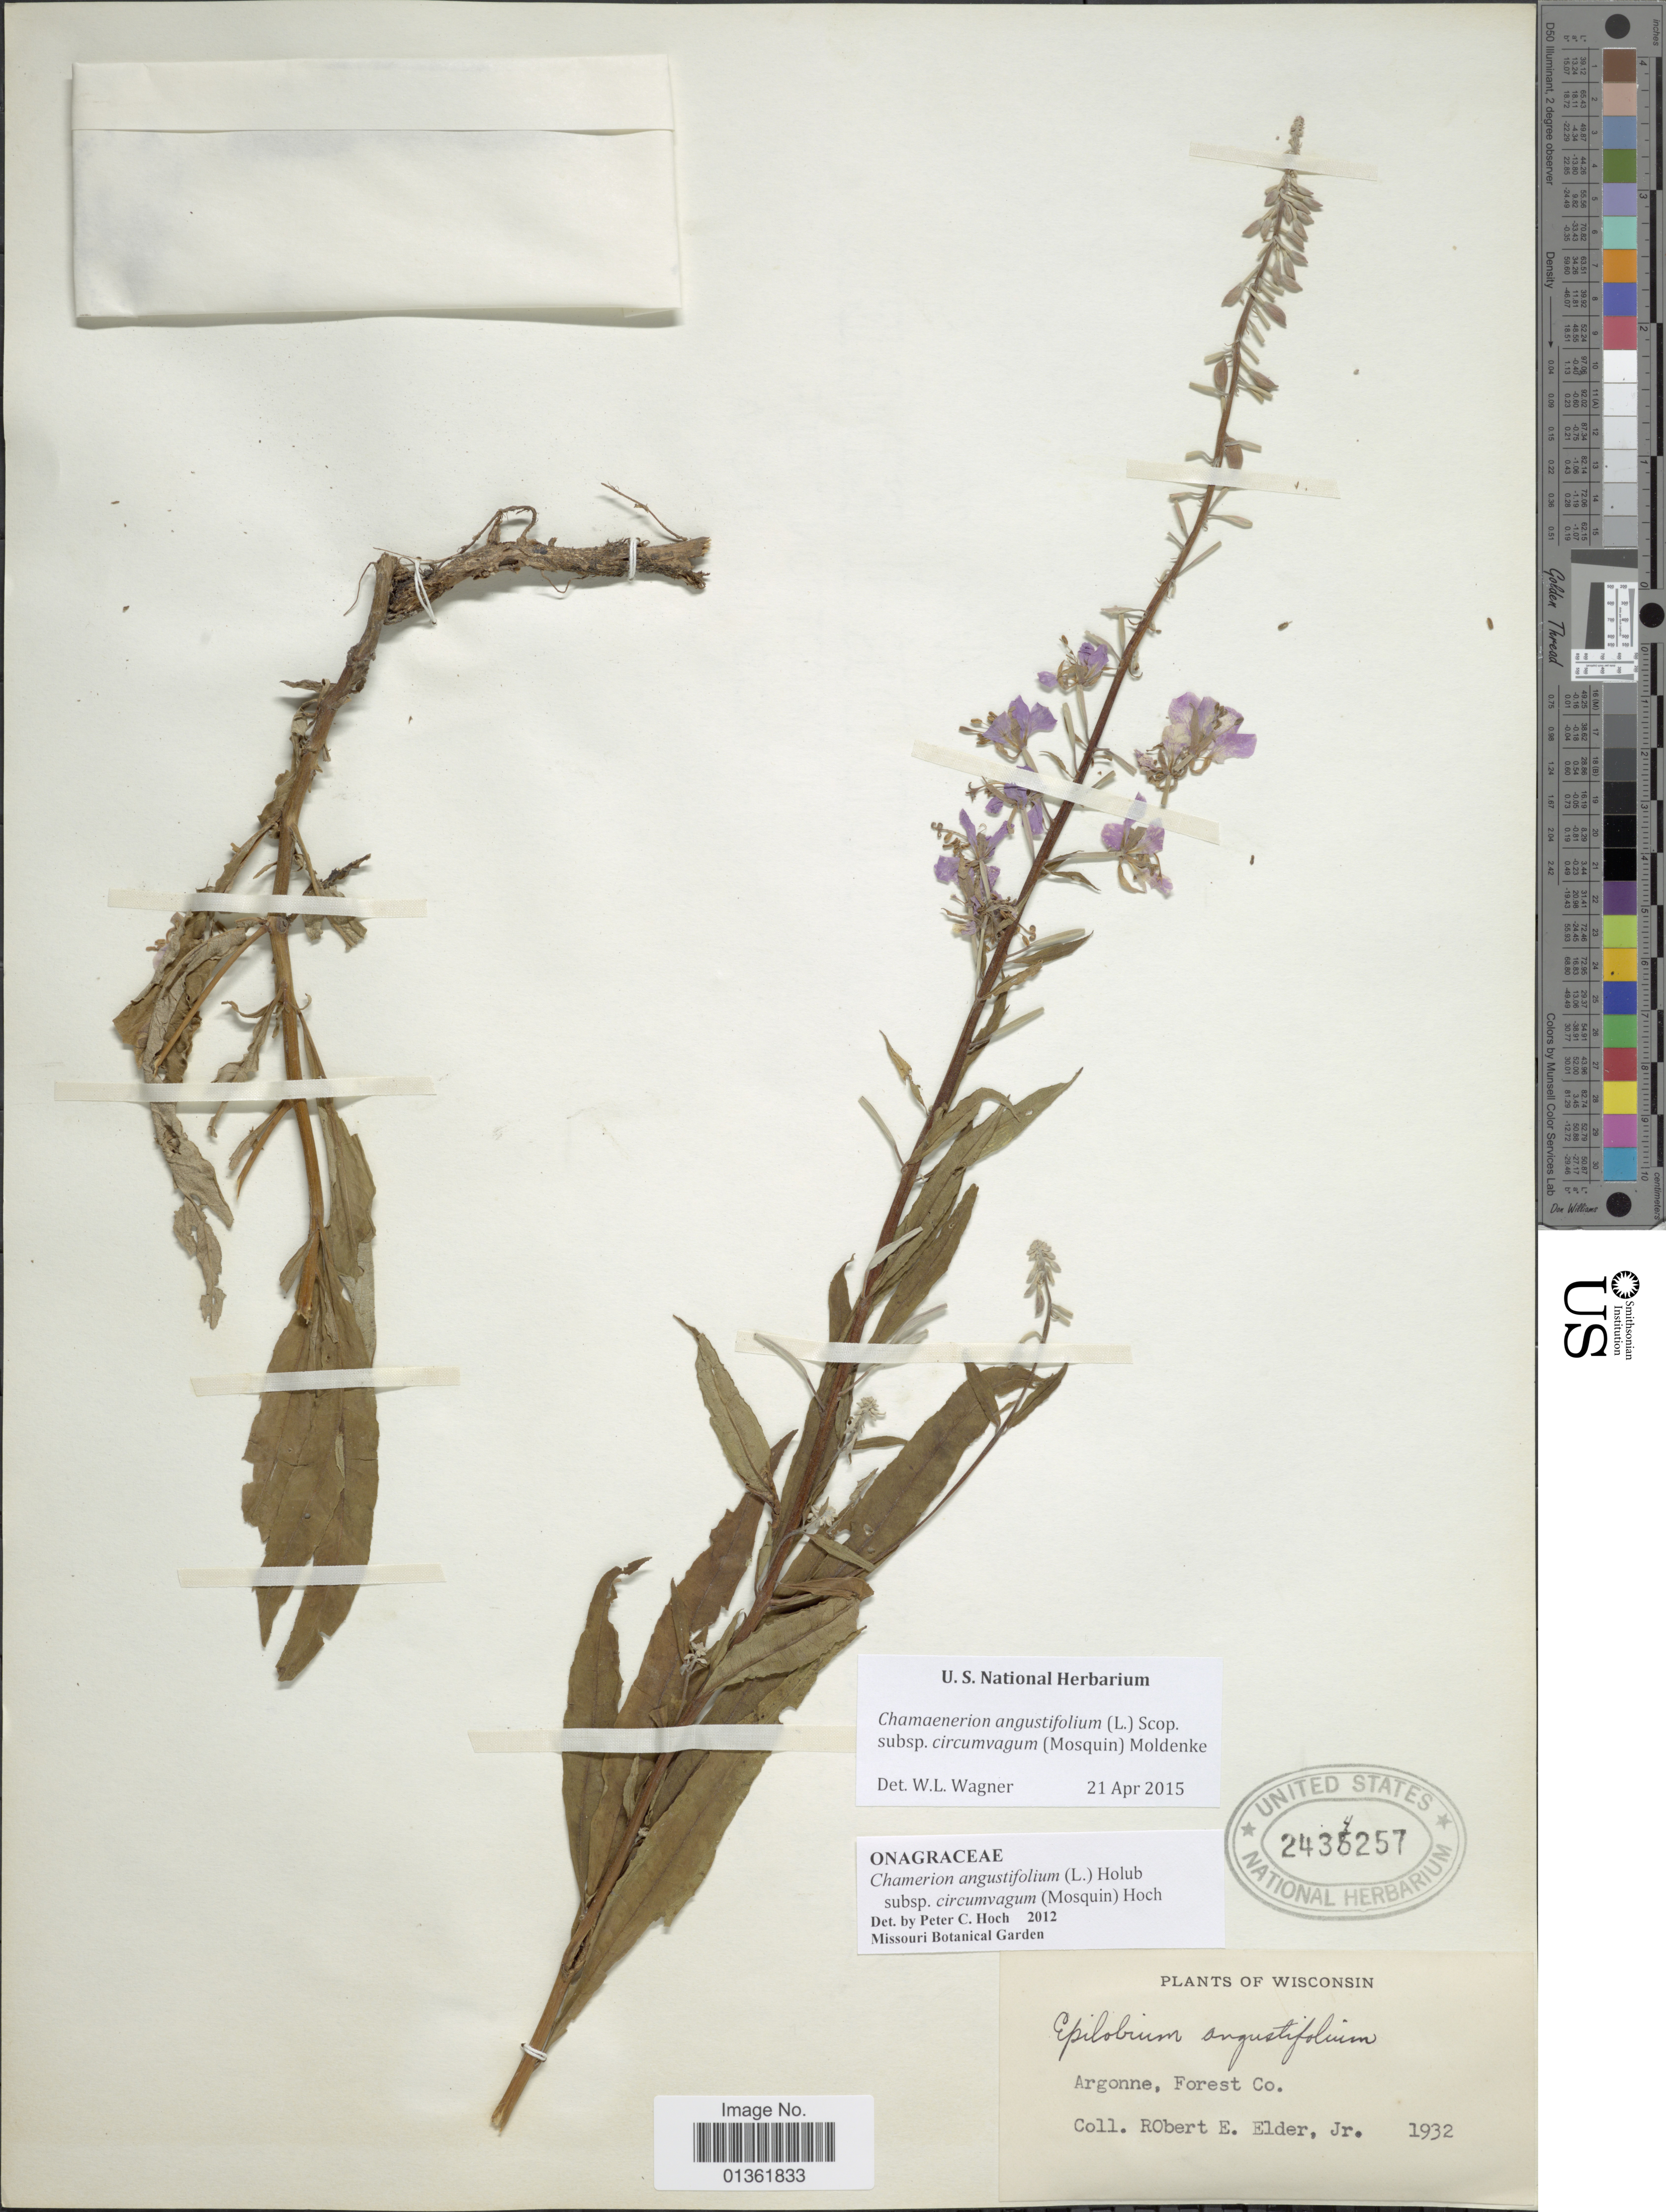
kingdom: Plantae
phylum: Tracheophyta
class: Magnoliopsida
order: Myrtales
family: Onagraceae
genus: Chamaenerion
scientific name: Chamaenerion angustifolium subsp. circumvagum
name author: (Mosquin) Moldenke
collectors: R. E. Elder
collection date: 1932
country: United States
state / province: Wisconsin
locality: Argonne, Forest Co.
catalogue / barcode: US 2434257